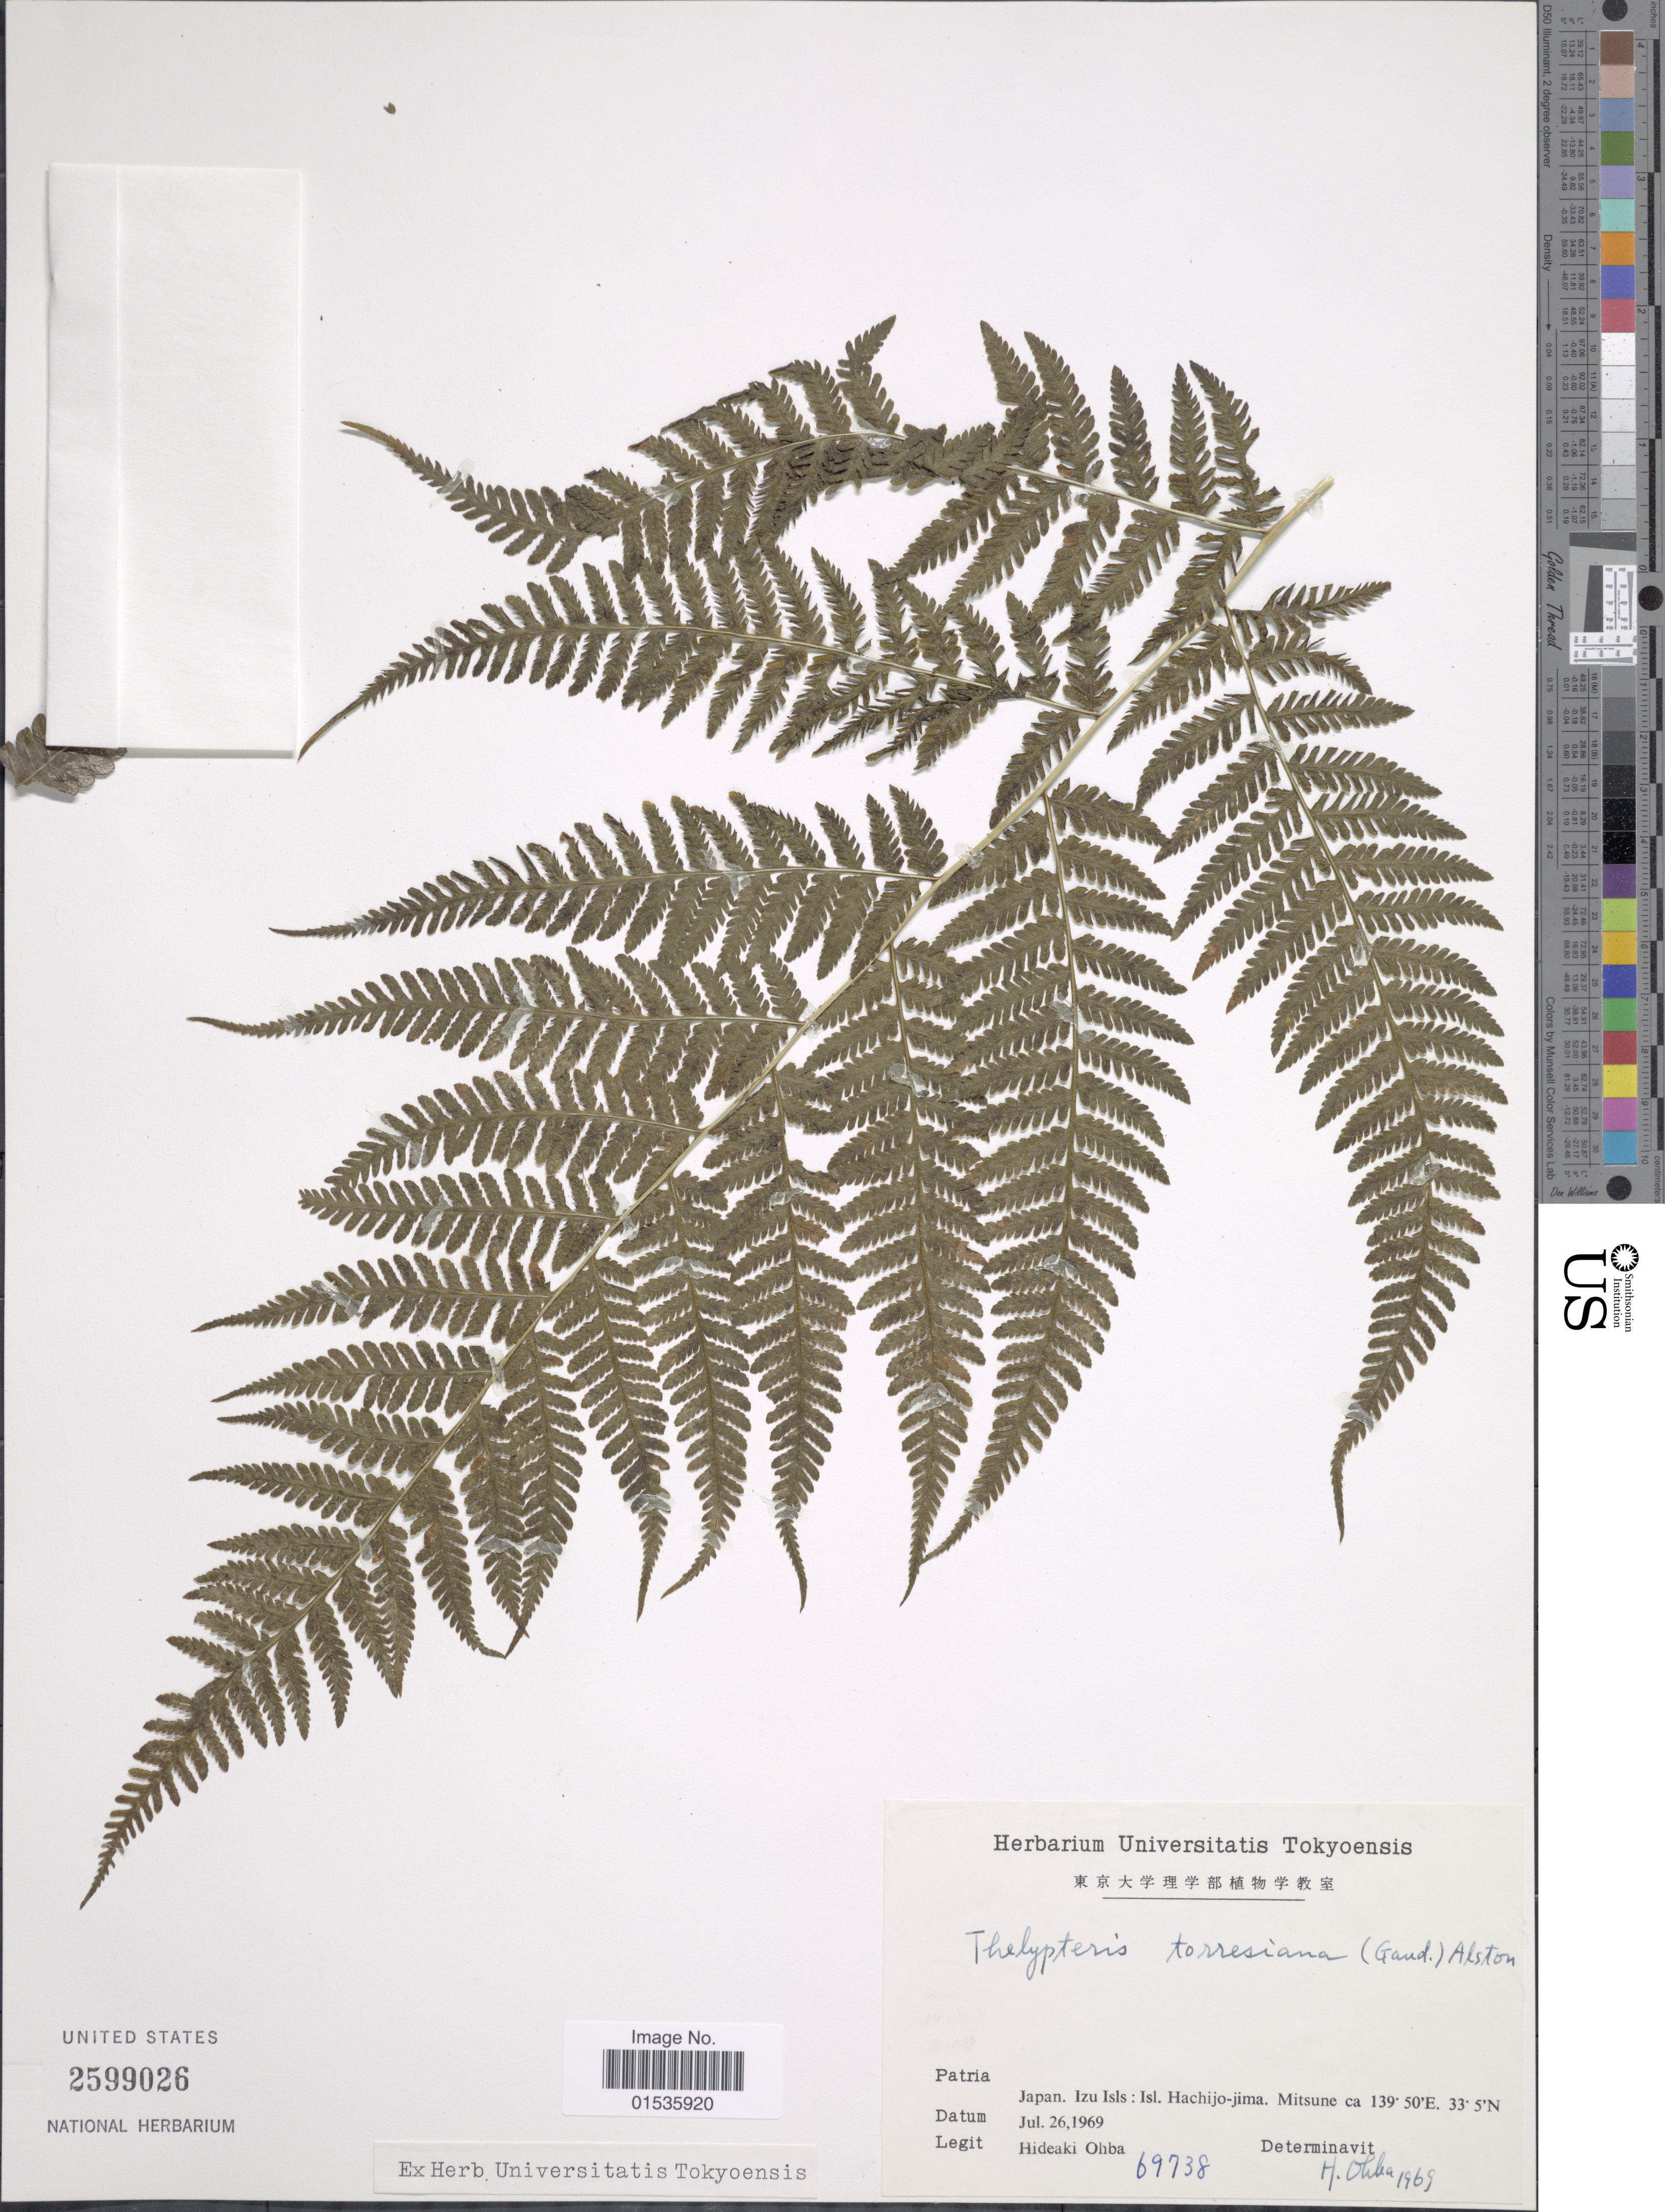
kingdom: Plantae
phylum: Tracheophyta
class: Polypodiopsida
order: Polypodiales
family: Thelypteridaceae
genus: Macrothelypteris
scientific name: Macrothelypteris torresiana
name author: (Gaudich.) Ching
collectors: H. Ohba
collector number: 69738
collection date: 1969-07-26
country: Japan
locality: Japan. Izu Isls: Isl. Hachijo-jima. Mitsune.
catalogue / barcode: US 2599026